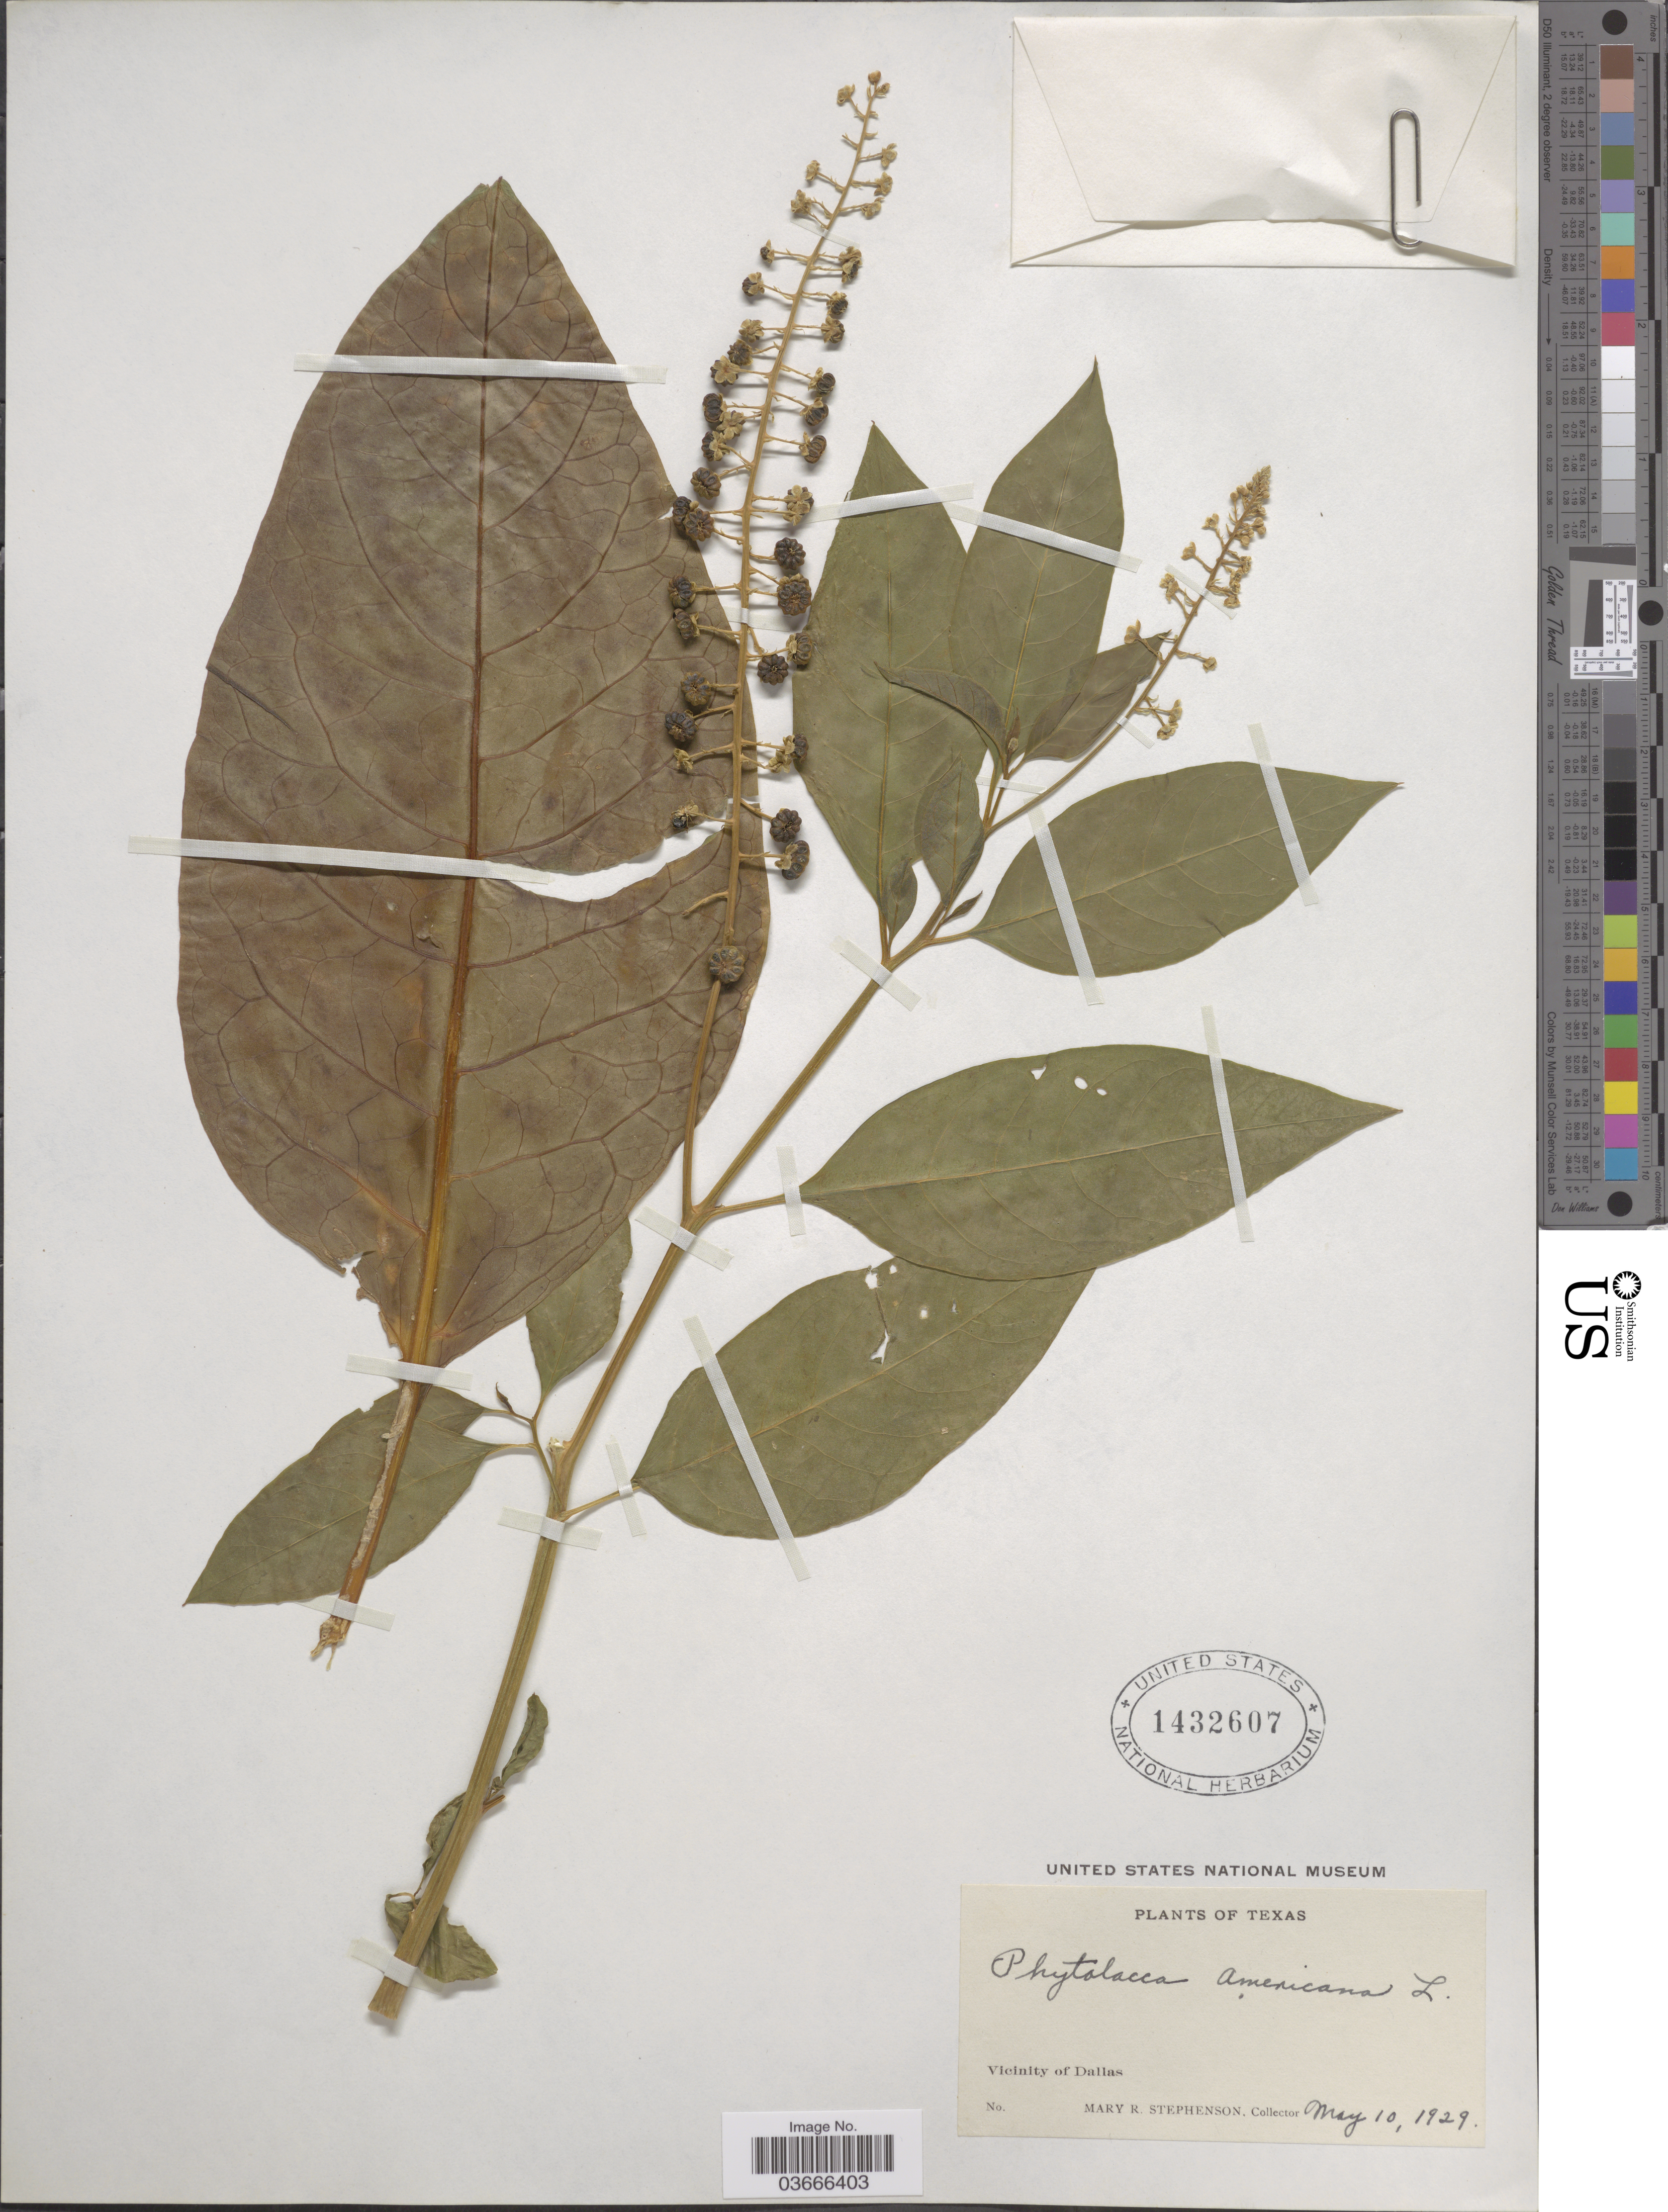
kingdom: Plantae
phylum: Tracheophyta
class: Magnoliopsida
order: Caryophyllales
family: Phytolaccaceae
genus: Phytolacca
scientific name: Phytolacca americana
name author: L.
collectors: M. Stephenson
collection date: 1929-05-10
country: United States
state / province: Texas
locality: Vicinity of Dallas.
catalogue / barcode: US 1432607